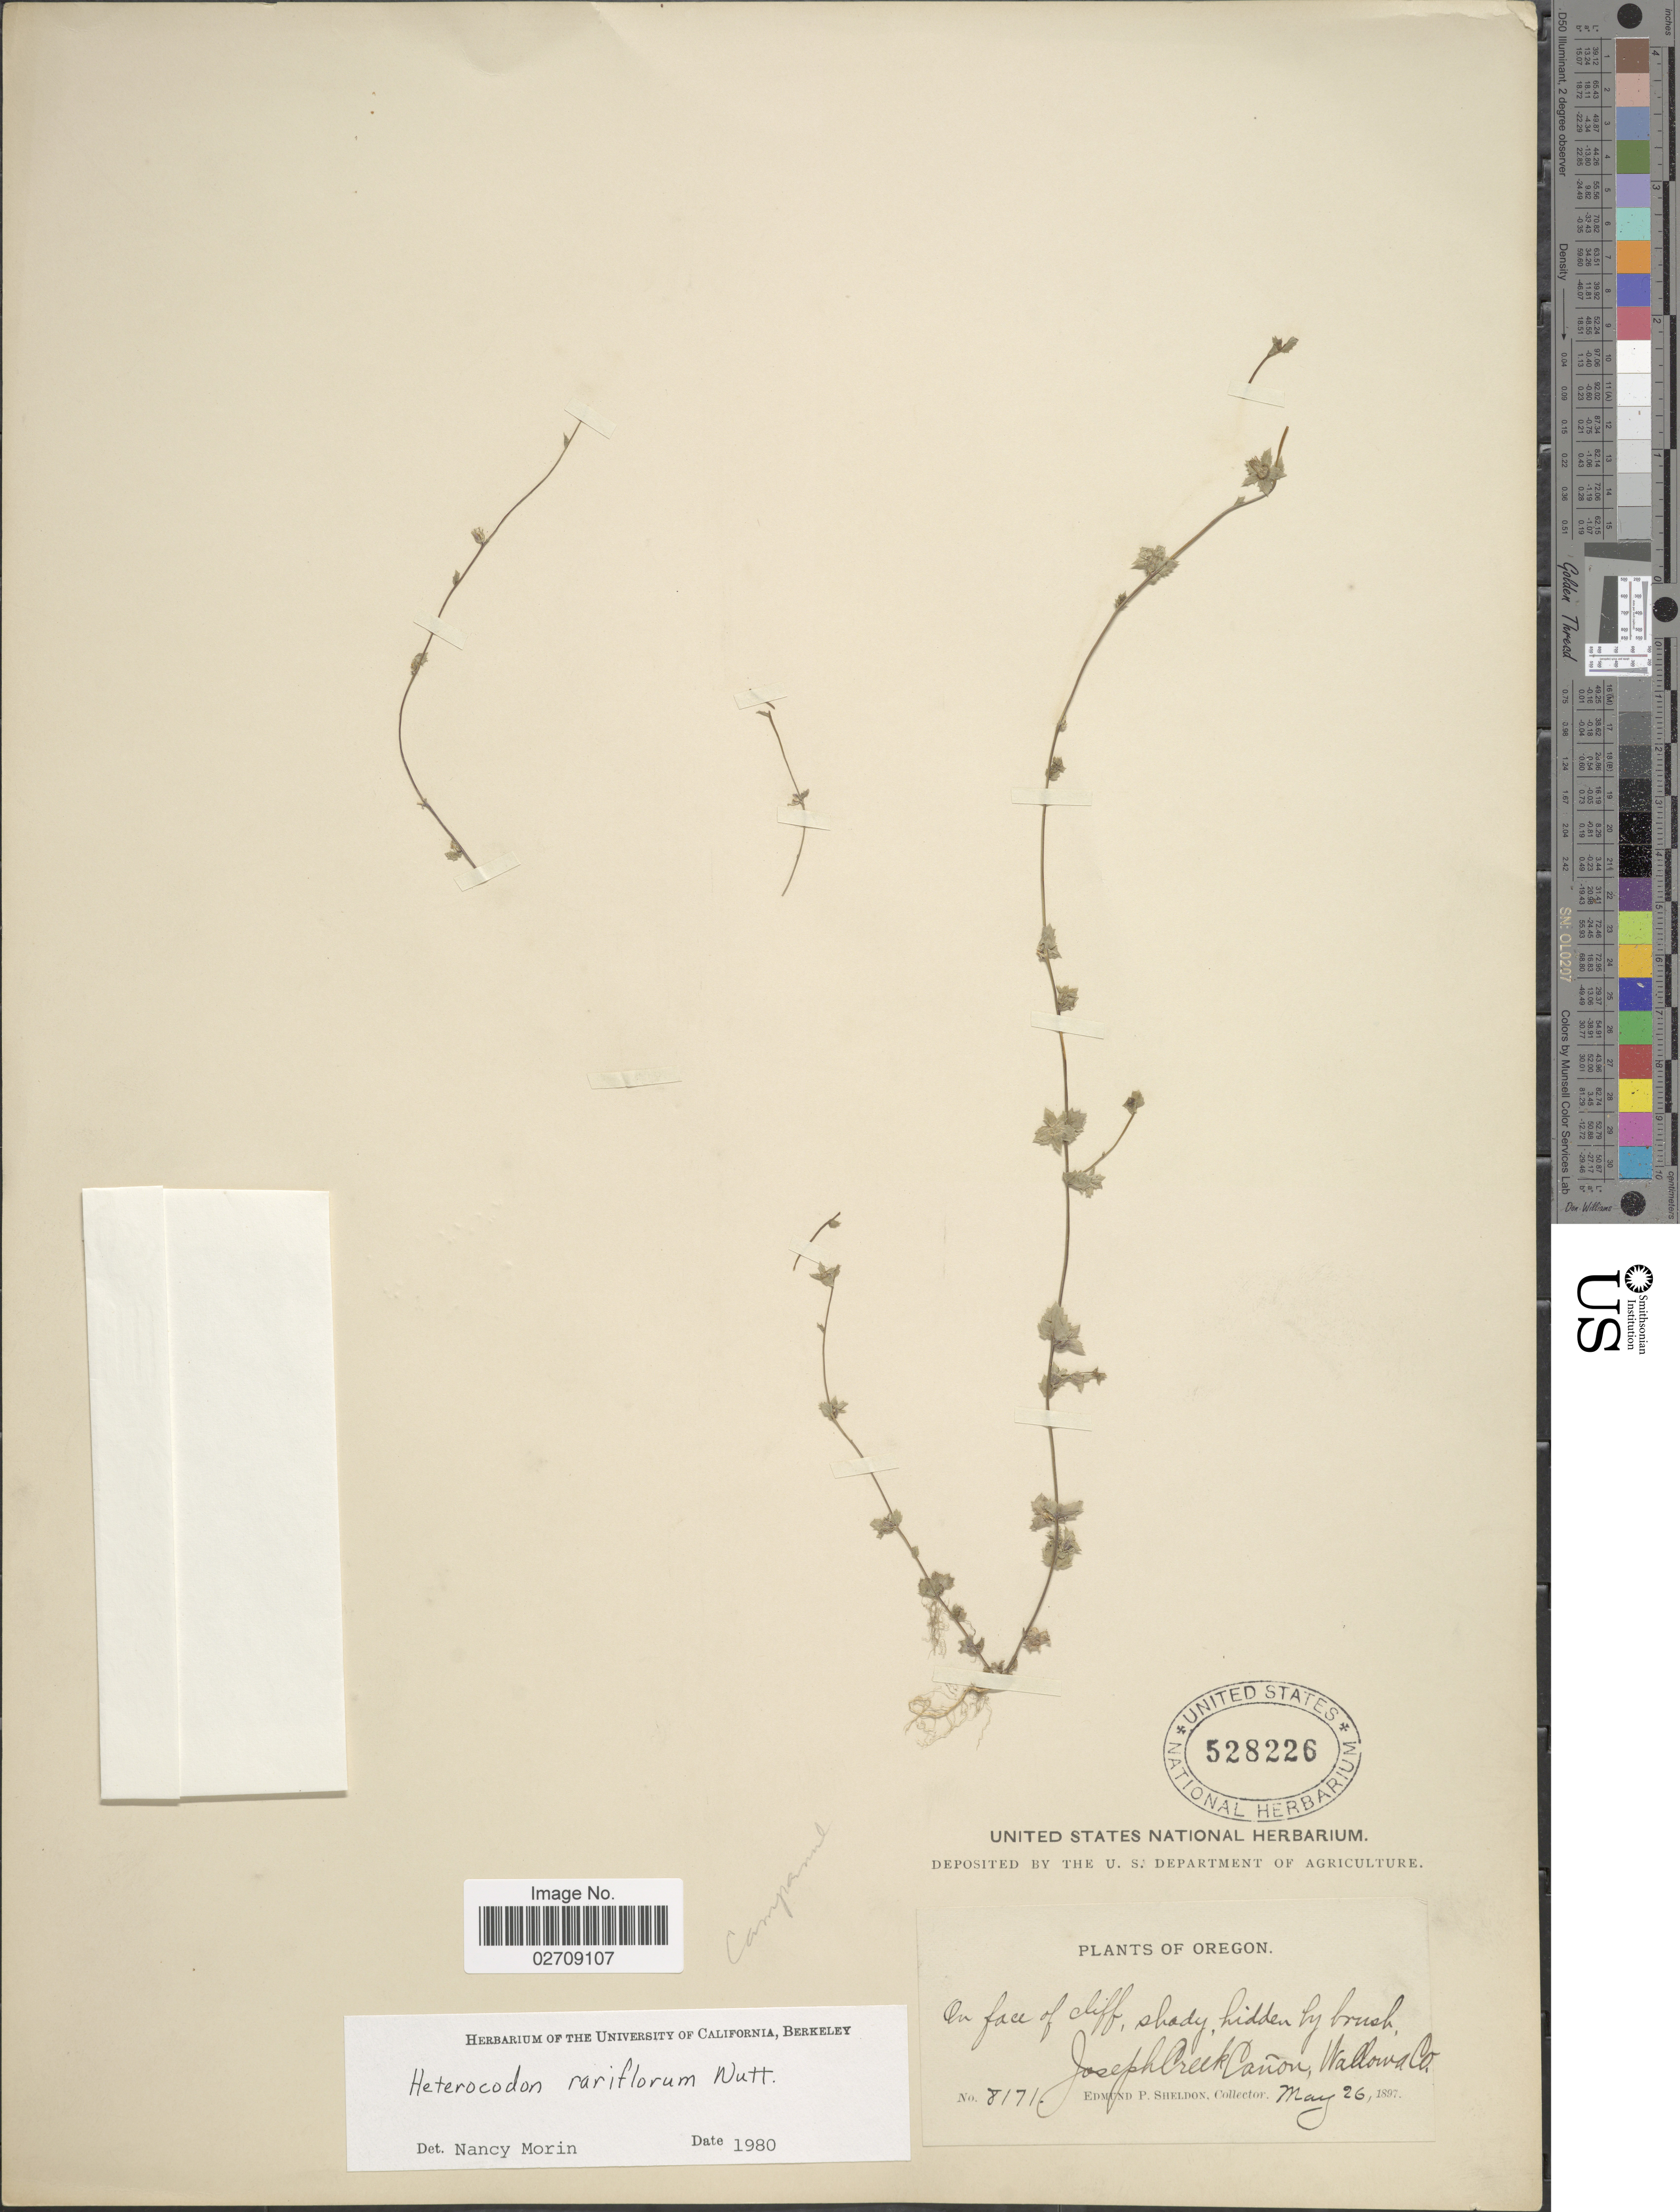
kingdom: Plantae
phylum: Tracheophyta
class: Magnoliopsida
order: Asterales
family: Campanulaceae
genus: Heterocodon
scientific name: Heterocodon rariflorum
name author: Nutt.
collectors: E. P. Sheldon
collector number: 8171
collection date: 1897-05-26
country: United States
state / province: Oregon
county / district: Wallowa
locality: Joseph Creek Canon, Wallowa Co.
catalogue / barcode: US 528226